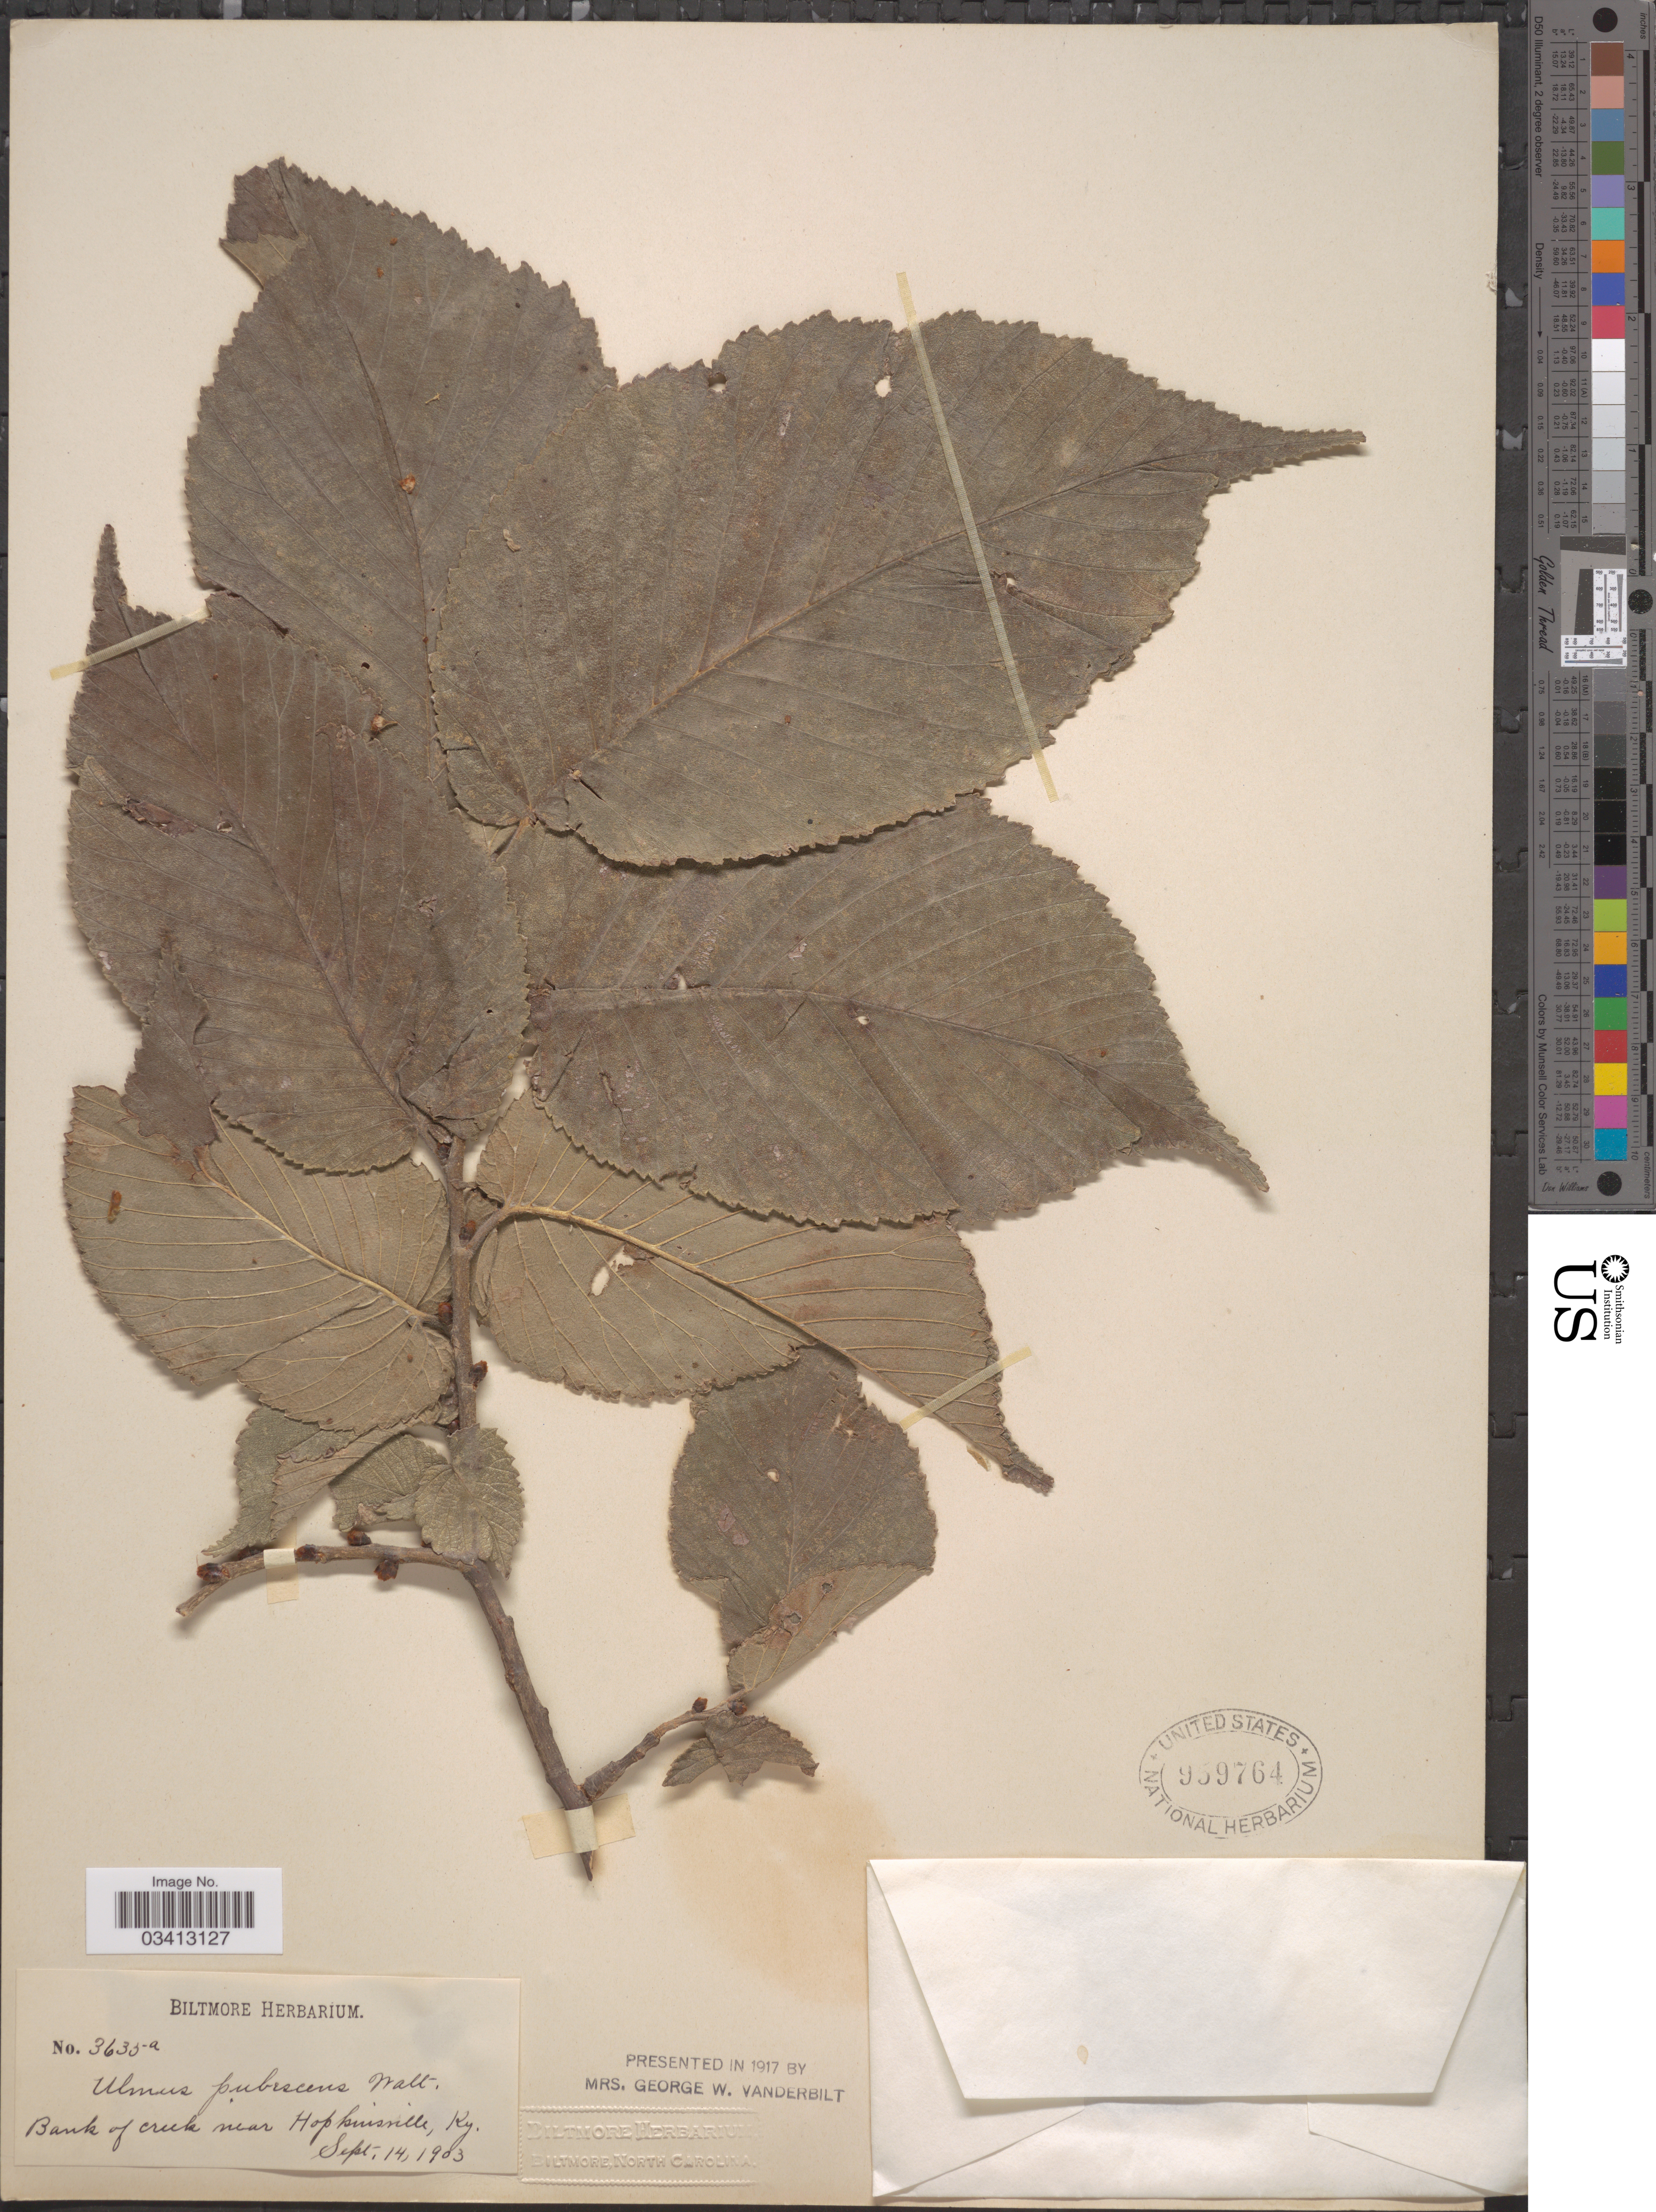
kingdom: Plantae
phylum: Tracheophyta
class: Magnoliopsida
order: Rosales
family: Ulmaceae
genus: Ulmus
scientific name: Ulmus rubra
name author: Muhl.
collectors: ex herb. Biltmore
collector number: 3635 a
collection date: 1903-09-14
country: United States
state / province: Kentucky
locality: Bank of creek near Hopkinsville.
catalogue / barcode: US 959764